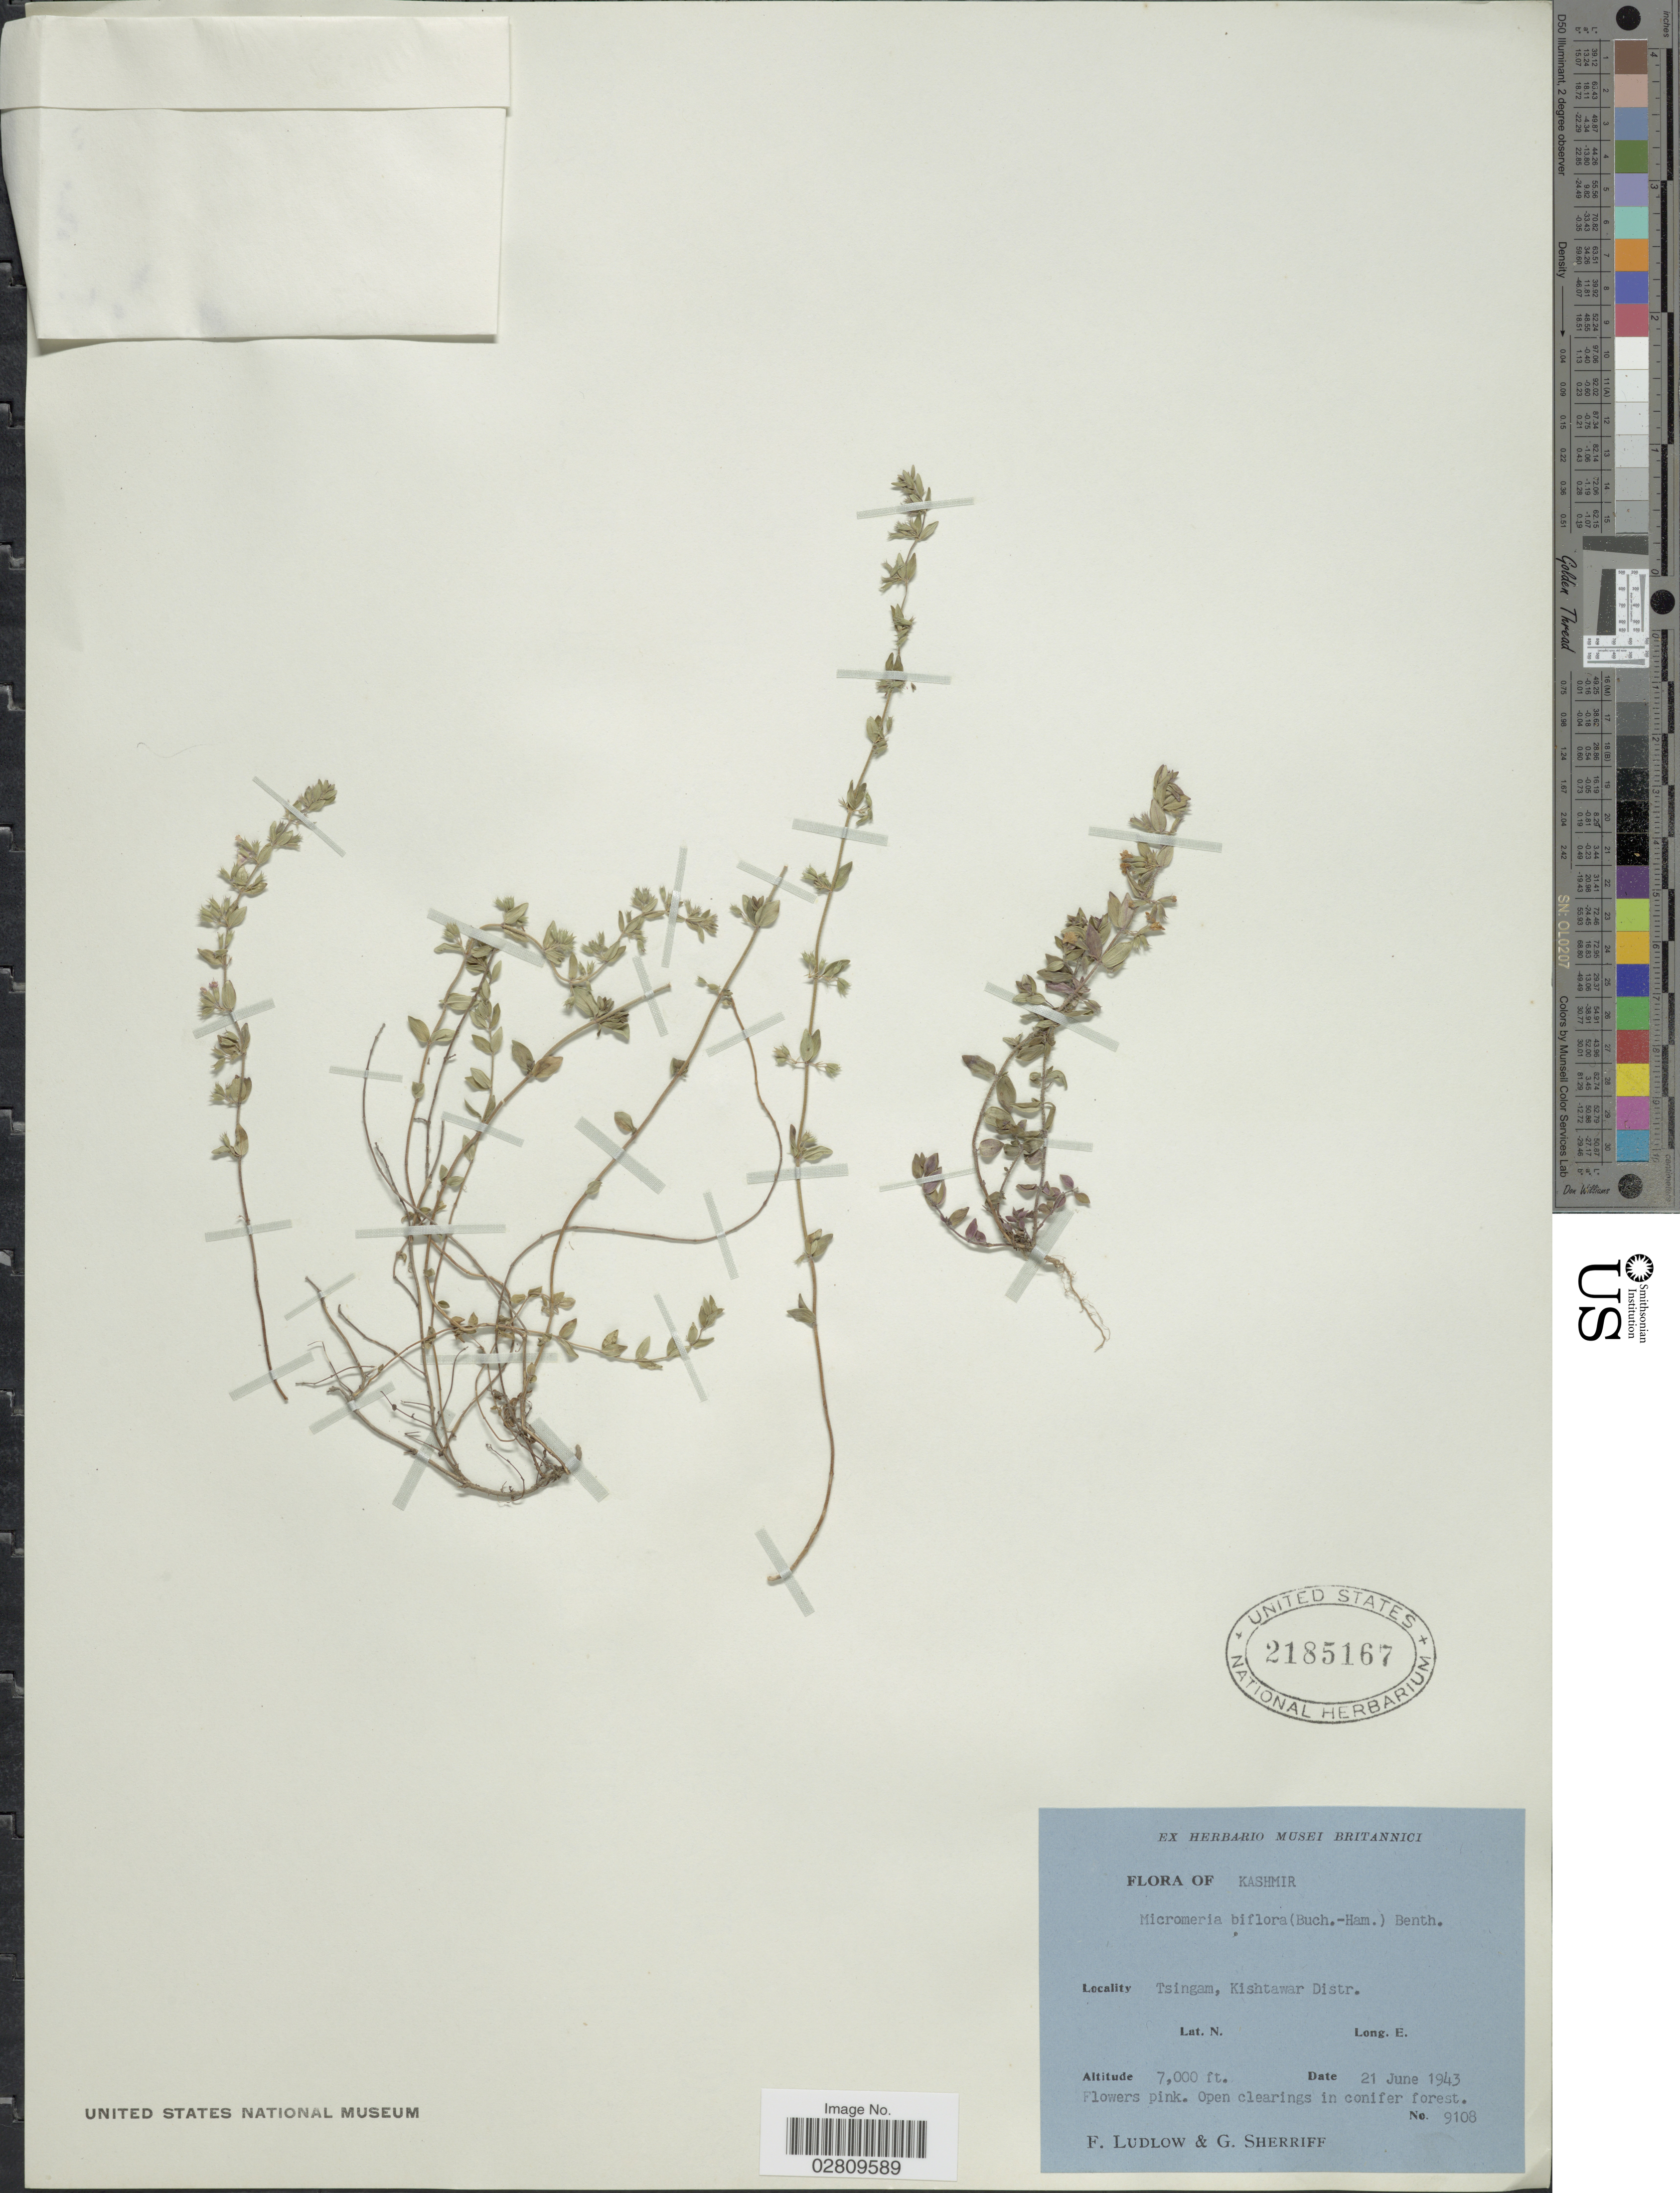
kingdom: Plantae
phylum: Tracheophyta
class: Magnoliopsida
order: Lamiales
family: Lamiaceae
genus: Micromeria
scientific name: Micromeria biflora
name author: (Buch.-Ham. ex D. Don) Benth.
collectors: F. Ludlow & G. Sherriff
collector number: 9108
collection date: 1943-06-21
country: India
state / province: Jammu and Kashmir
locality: Kashmir. Tsingam, Kishtawar Distr.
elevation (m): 2134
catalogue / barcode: US 2185167